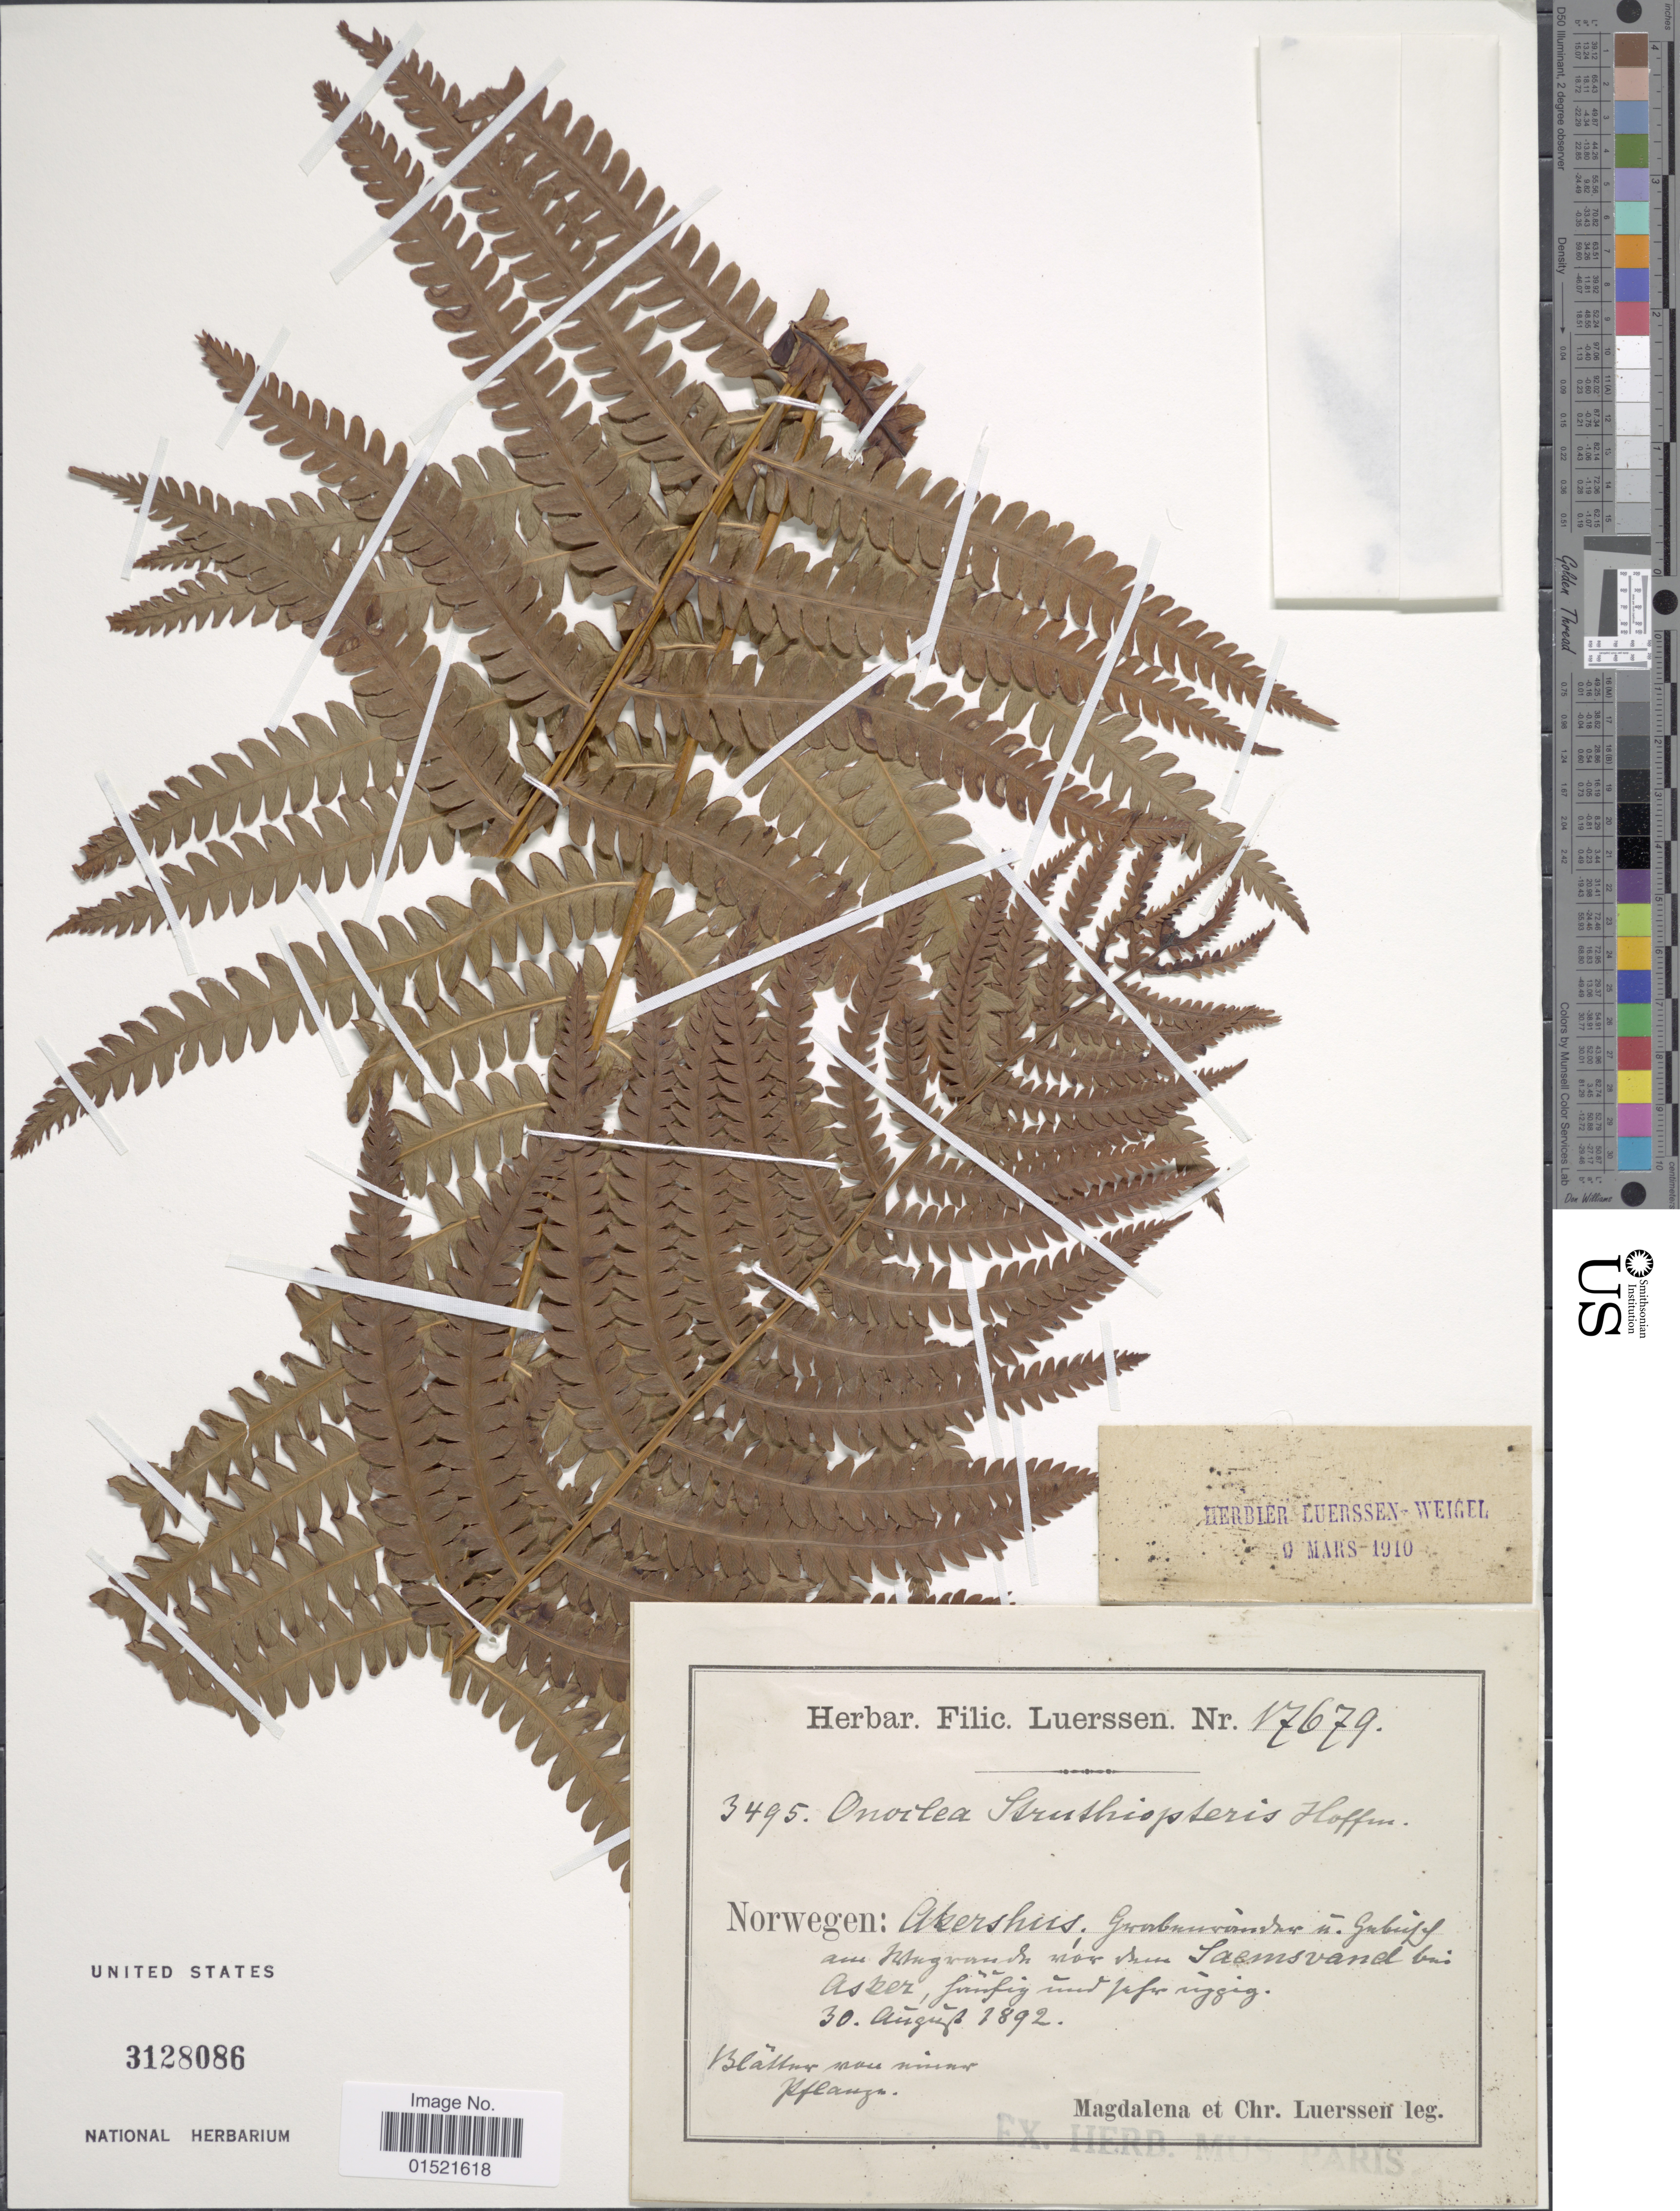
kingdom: Plantae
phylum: Tracheophyta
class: Polypodiopsida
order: Polypodiales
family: Onocleaceae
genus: Matteuccia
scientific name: Matteuccia struthiopteris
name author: (L.) Tod.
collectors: M. Luerssen & C. Luerssen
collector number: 17679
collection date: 1892-08-30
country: Norway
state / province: Akershus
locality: Norwegen, Akershus [illegible text]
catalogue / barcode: US 3128086